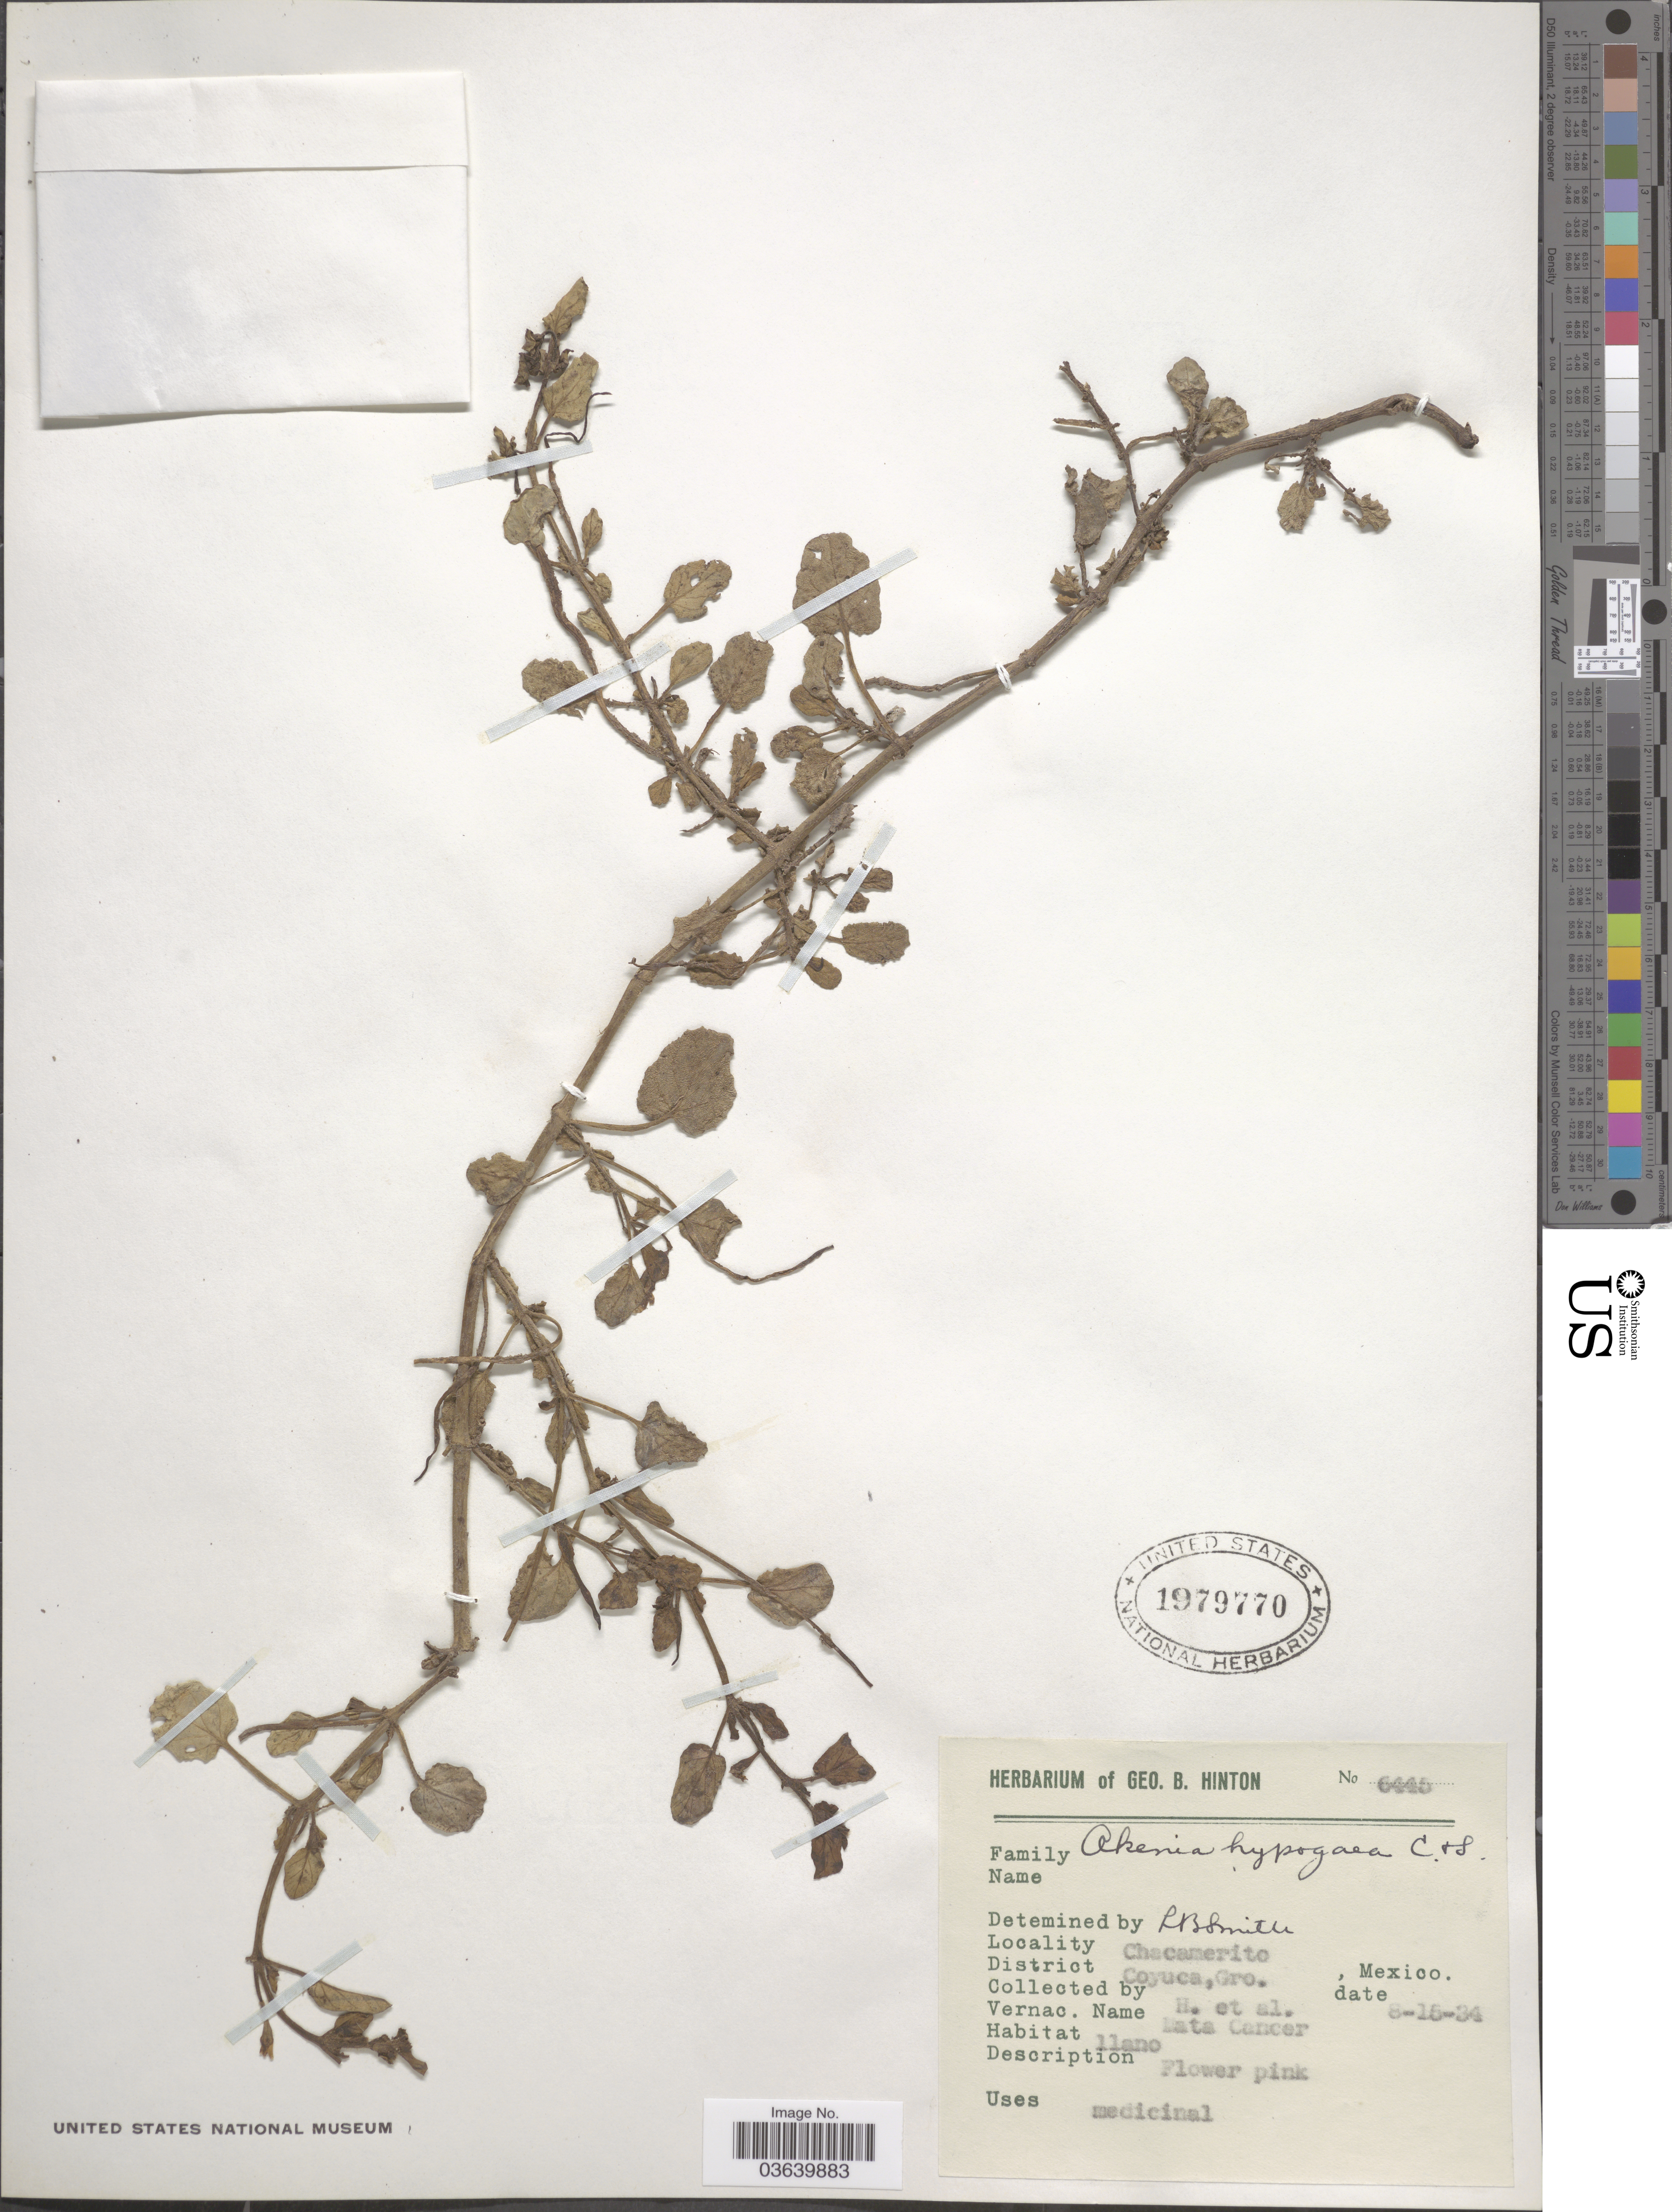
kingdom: Plantae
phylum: Tracheophyta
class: Magnoliopsida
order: Caryophyllales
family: Nyctaginaceae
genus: Okenia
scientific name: Okenia hypogaea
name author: Schltdl. & Cham.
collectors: G. B. Hinton & et al.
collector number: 6445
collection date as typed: Transcribed d/m/y: 15/8/34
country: Mexico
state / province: Guerrero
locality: Chacamerito. District Coyuca.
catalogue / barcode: US 1979770